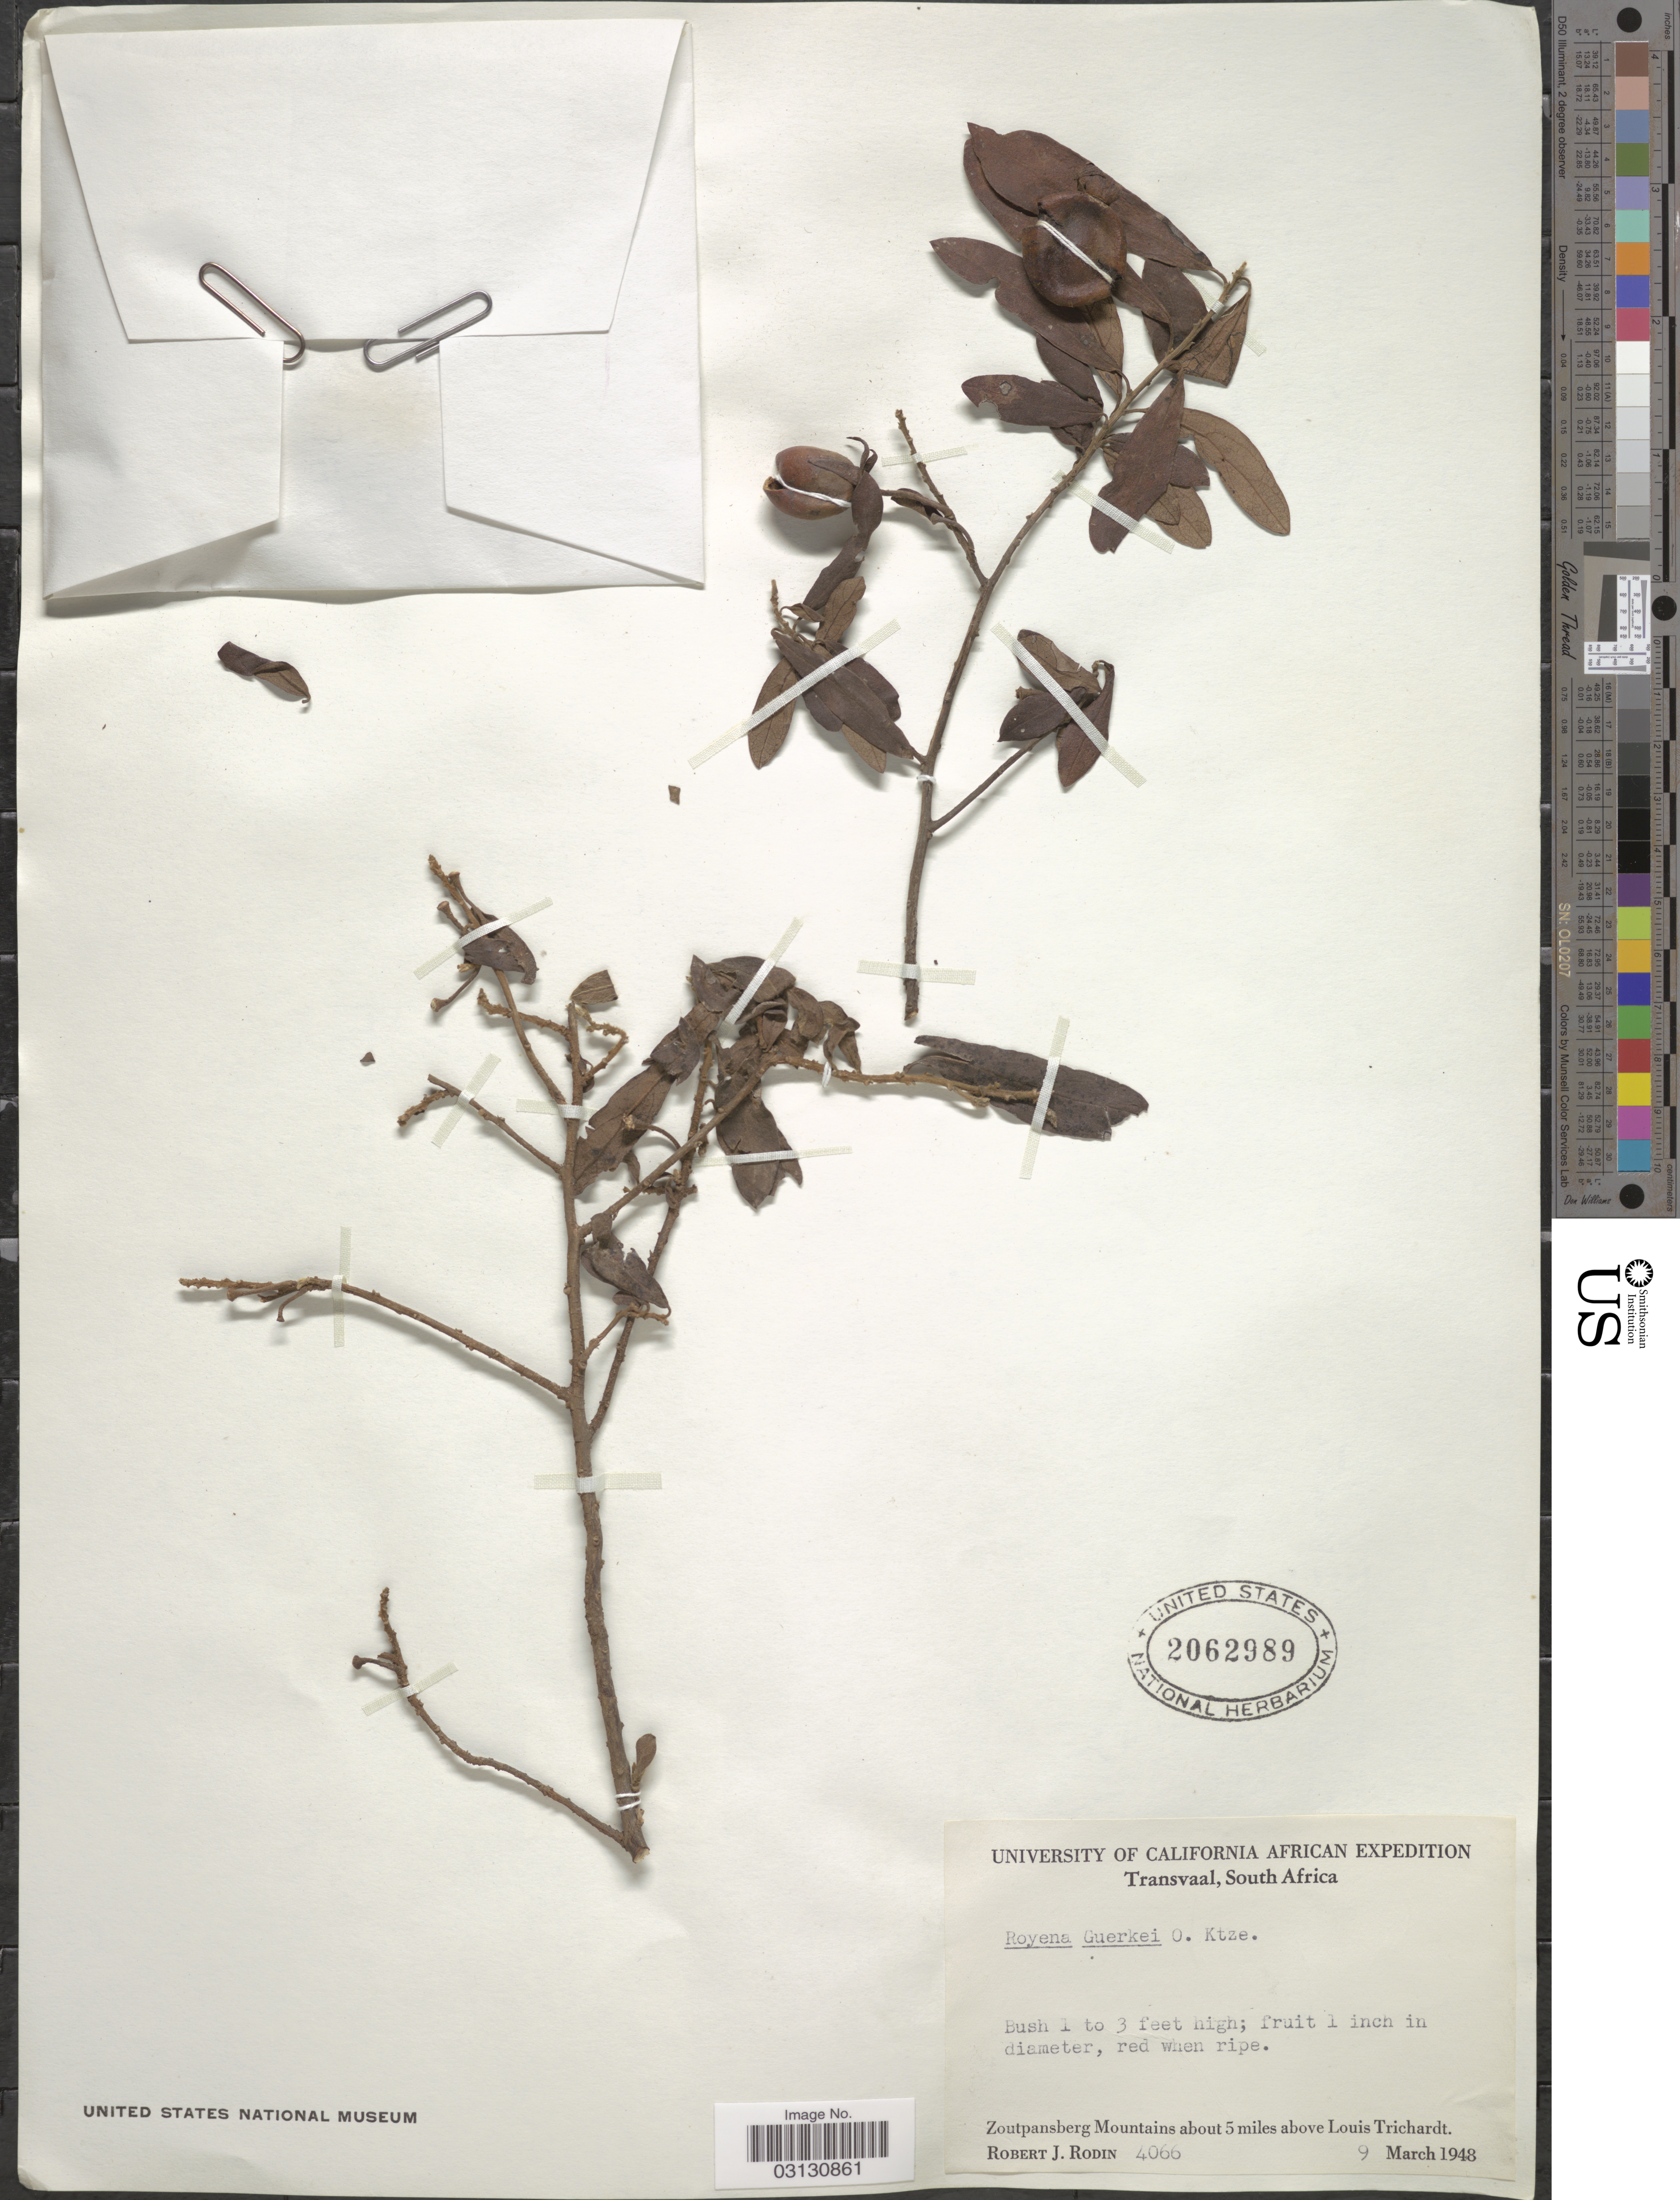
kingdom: Plantae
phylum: Tracheophyta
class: Magnoliopsida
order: Ericales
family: Ebenaceae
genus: Royena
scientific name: Royena guerkei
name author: Kuntze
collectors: R. J. Rodin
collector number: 4066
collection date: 1948-03-09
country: South Africa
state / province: Limpopo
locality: Transvaal, Zoutpansberg Mountains about 5 miles above Louis Trichardt.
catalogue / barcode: US 2062989